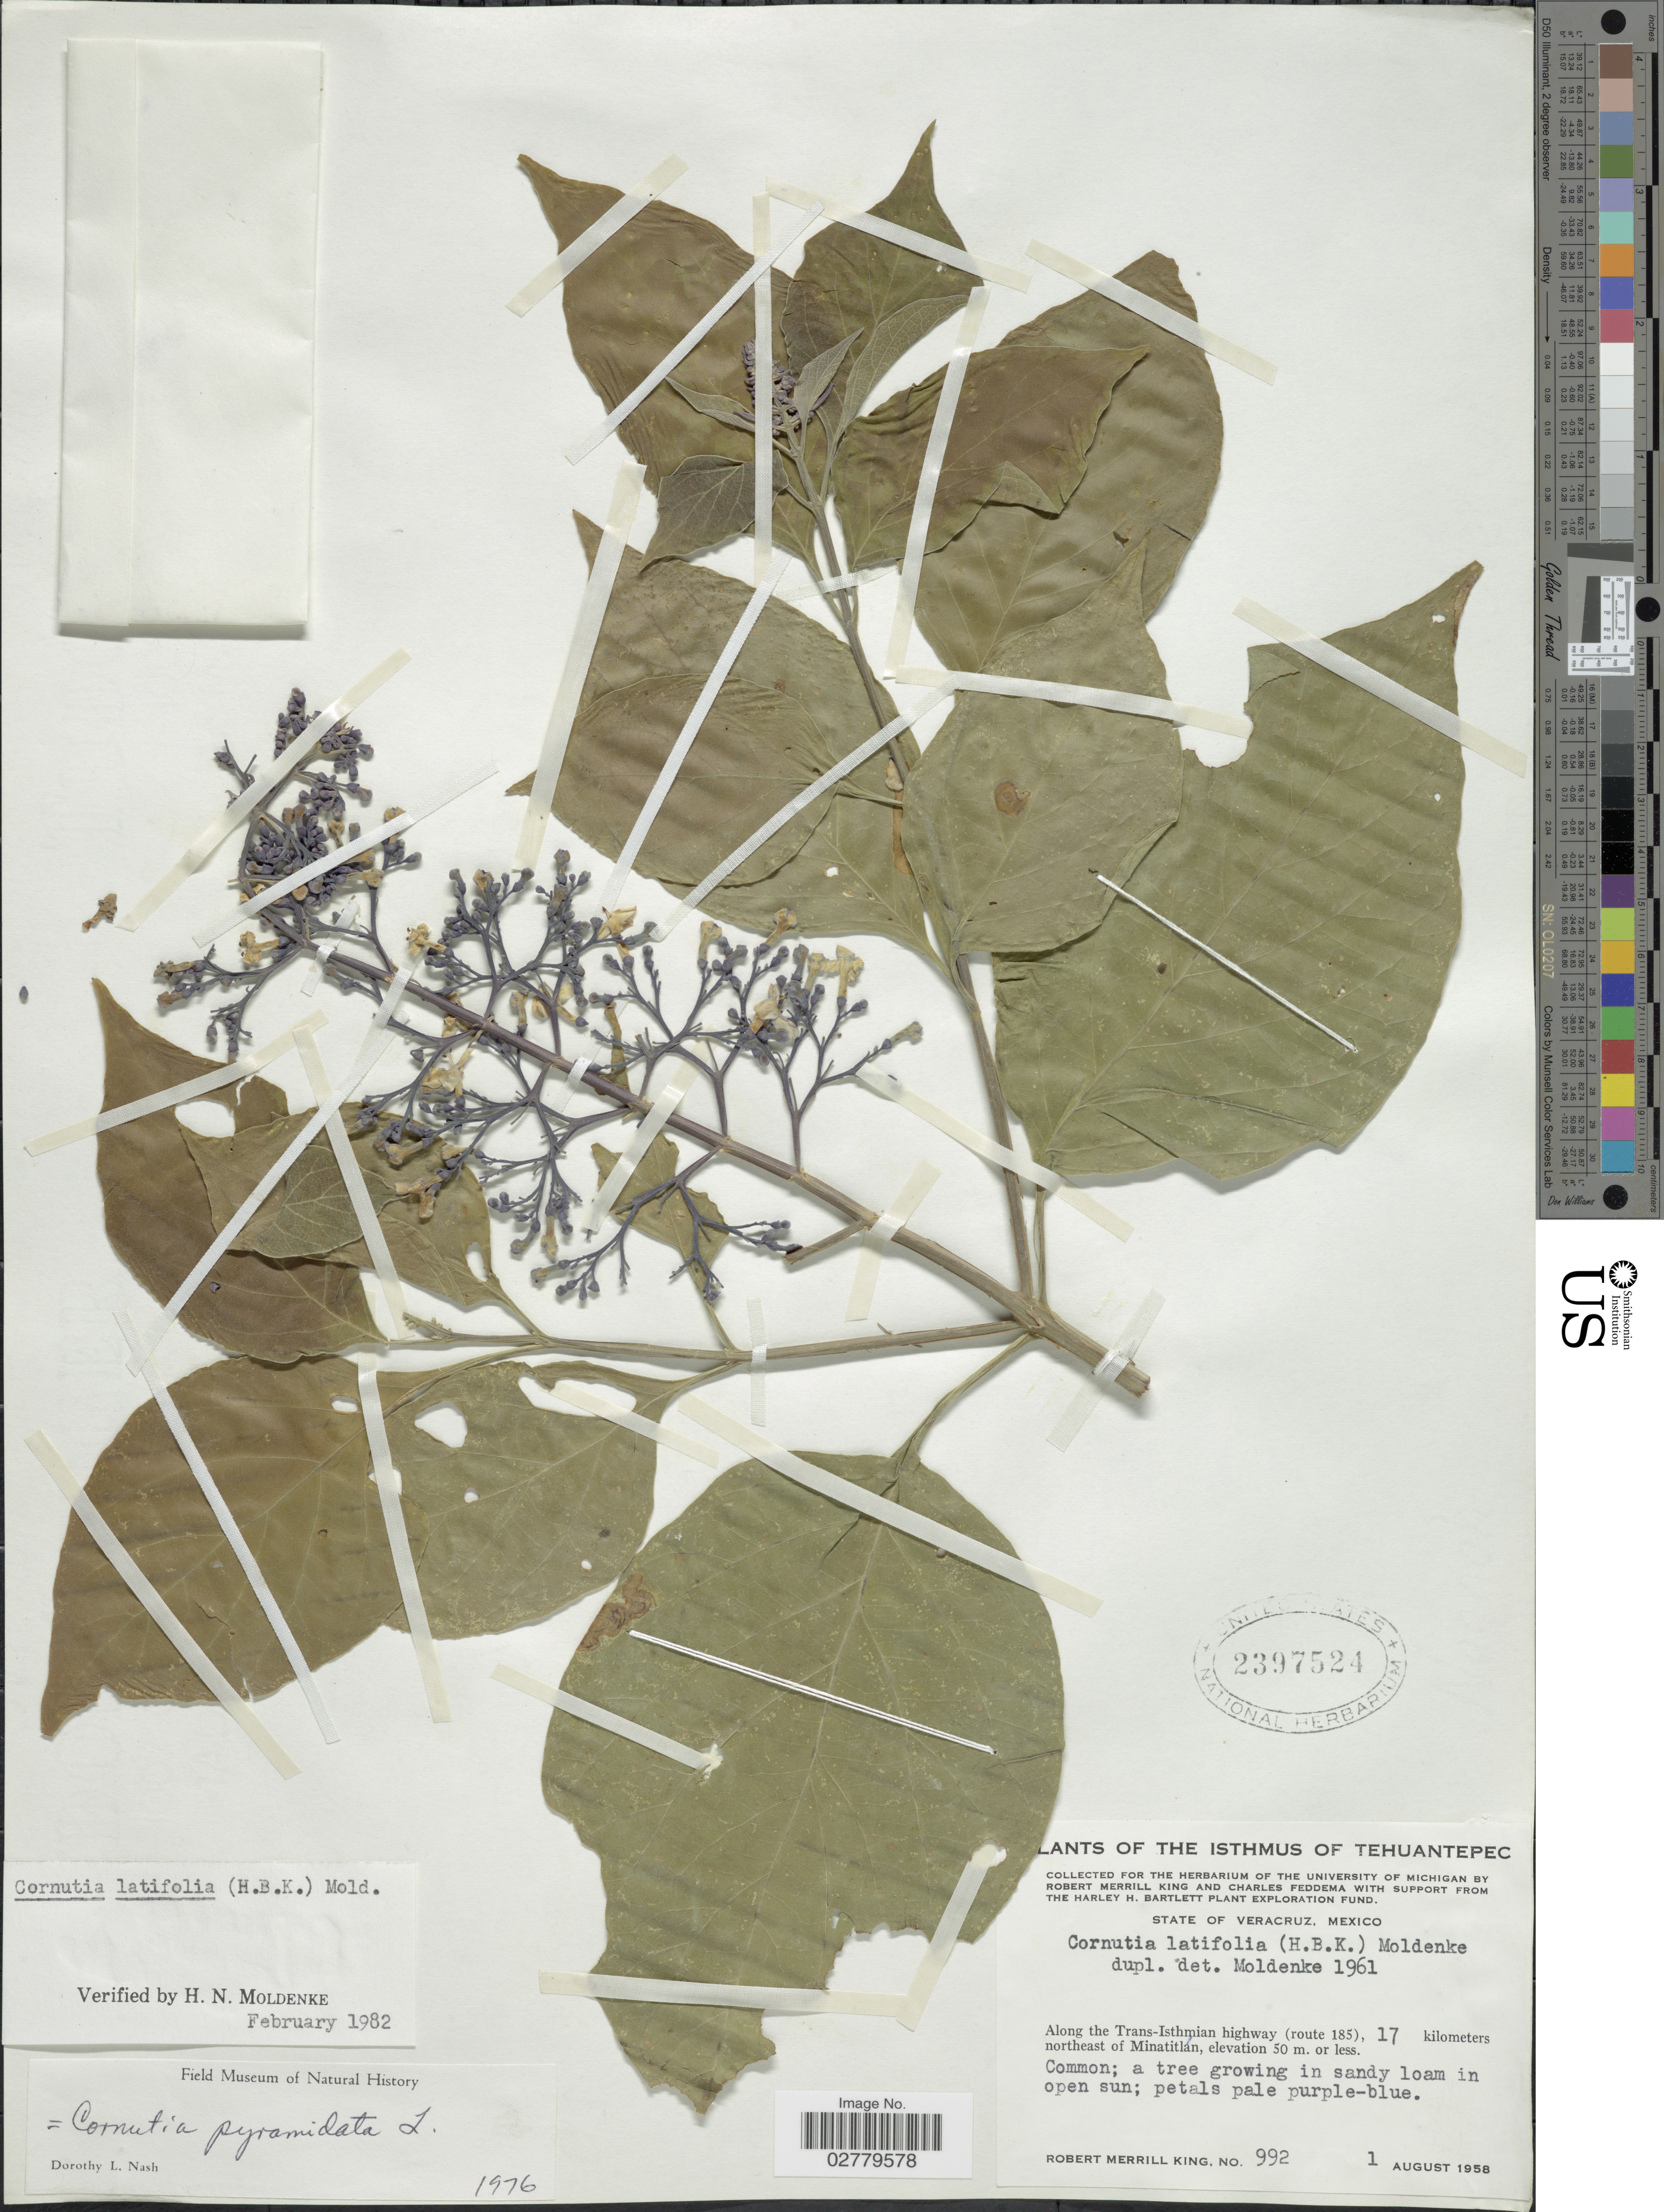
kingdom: Plantae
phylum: Tracheophyta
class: Magnoliopsida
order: Lamiales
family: Lamiaceae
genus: Cornutia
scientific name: Cornutia latifolia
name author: (Kunth) Moldenke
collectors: R. M. King & C. Feddema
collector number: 992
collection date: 1958-08-01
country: Mexico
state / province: Veracruz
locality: Isthmus of Tehuantepec. State of Veracruz. Along the Trans-Istmian highway (route 185), 17 kilometers northeast of Minatitlán.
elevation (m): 50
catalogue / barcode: US 2397524